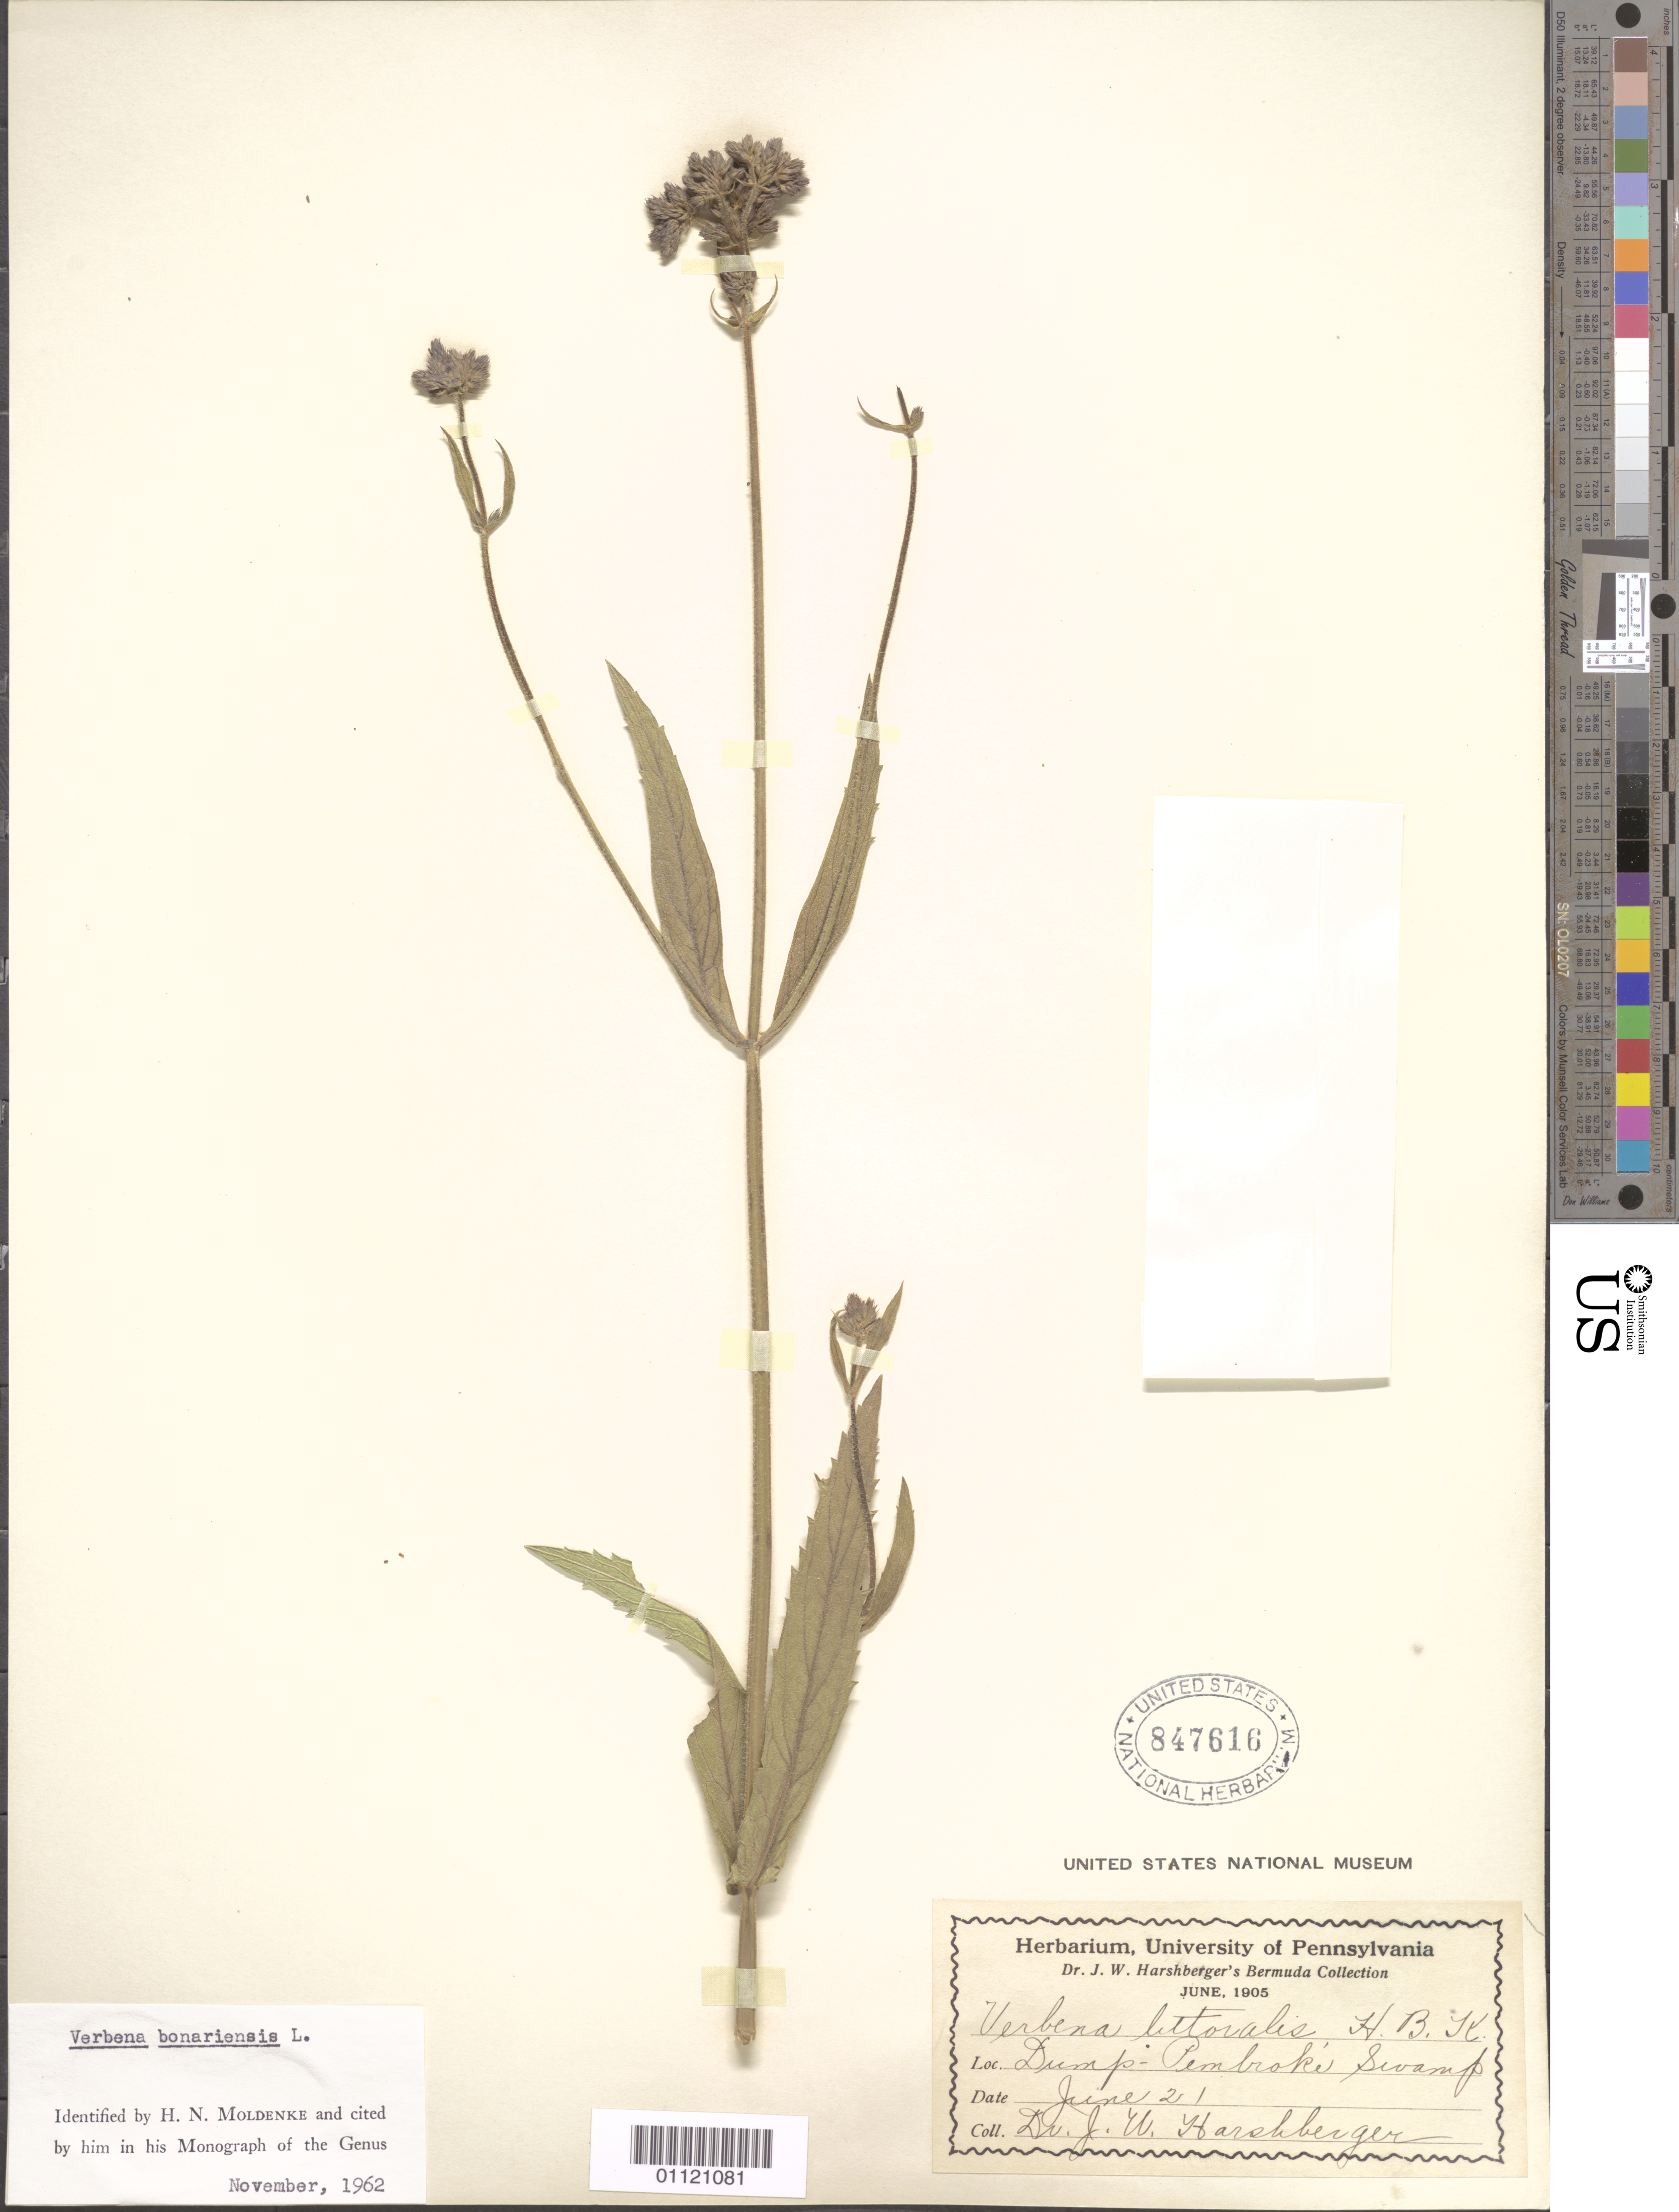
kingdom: Plantae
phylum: Tracheophyta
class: Magnoliopsida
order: Lamiales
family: Verbenaceae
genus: Verbena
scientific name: Verbena bonariensis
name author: L.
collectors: J. W. Harshberger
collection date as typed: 21 Jun 1905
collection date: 1905-06-21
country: Bermuda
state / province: Pembroke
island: Bermuda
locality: Dump - Pembroke Swamp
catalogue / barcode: US 847616